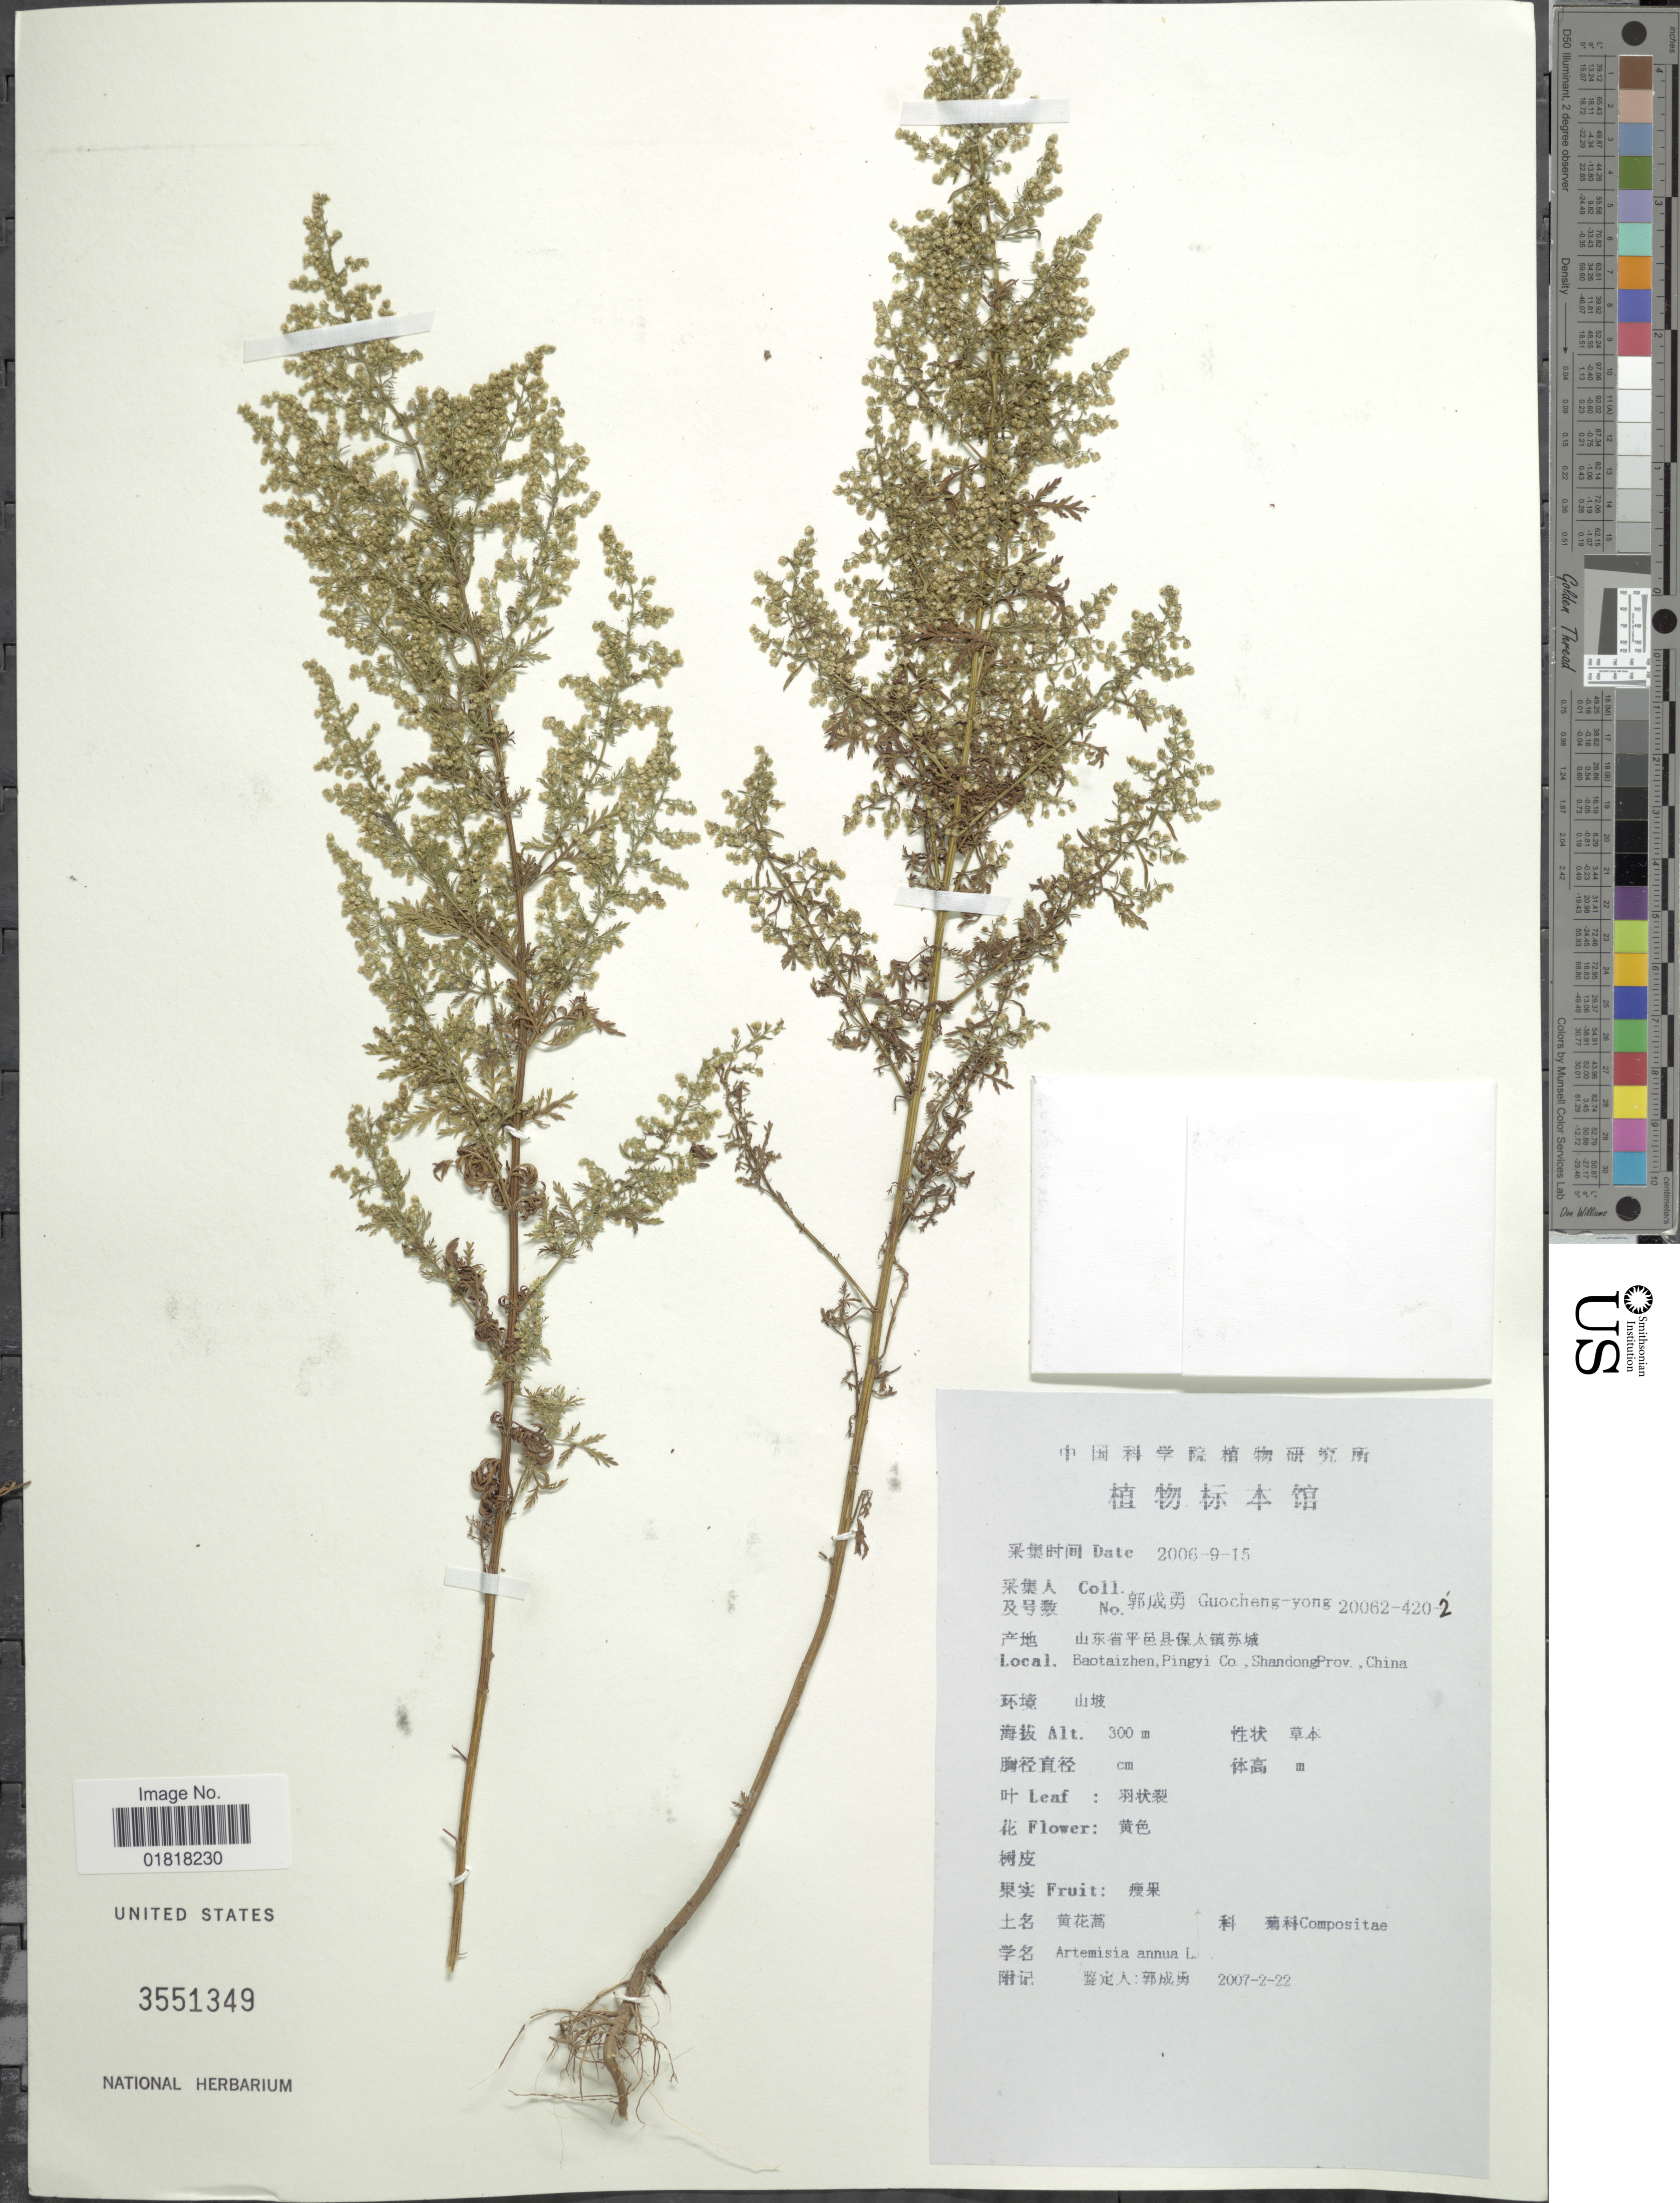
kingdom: Plantae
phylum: Tracheophyta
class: Magnoliopsida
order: Asterales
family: Asteraceae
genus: Artemisia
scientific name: Artemisia annua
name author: L.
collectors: Guo cheng-yong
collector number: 22062-420-2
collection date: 2006-09-15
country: China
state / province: Shandong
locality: Boataizhen, Pingyi Co.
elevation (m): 300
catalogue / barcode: US 3551349